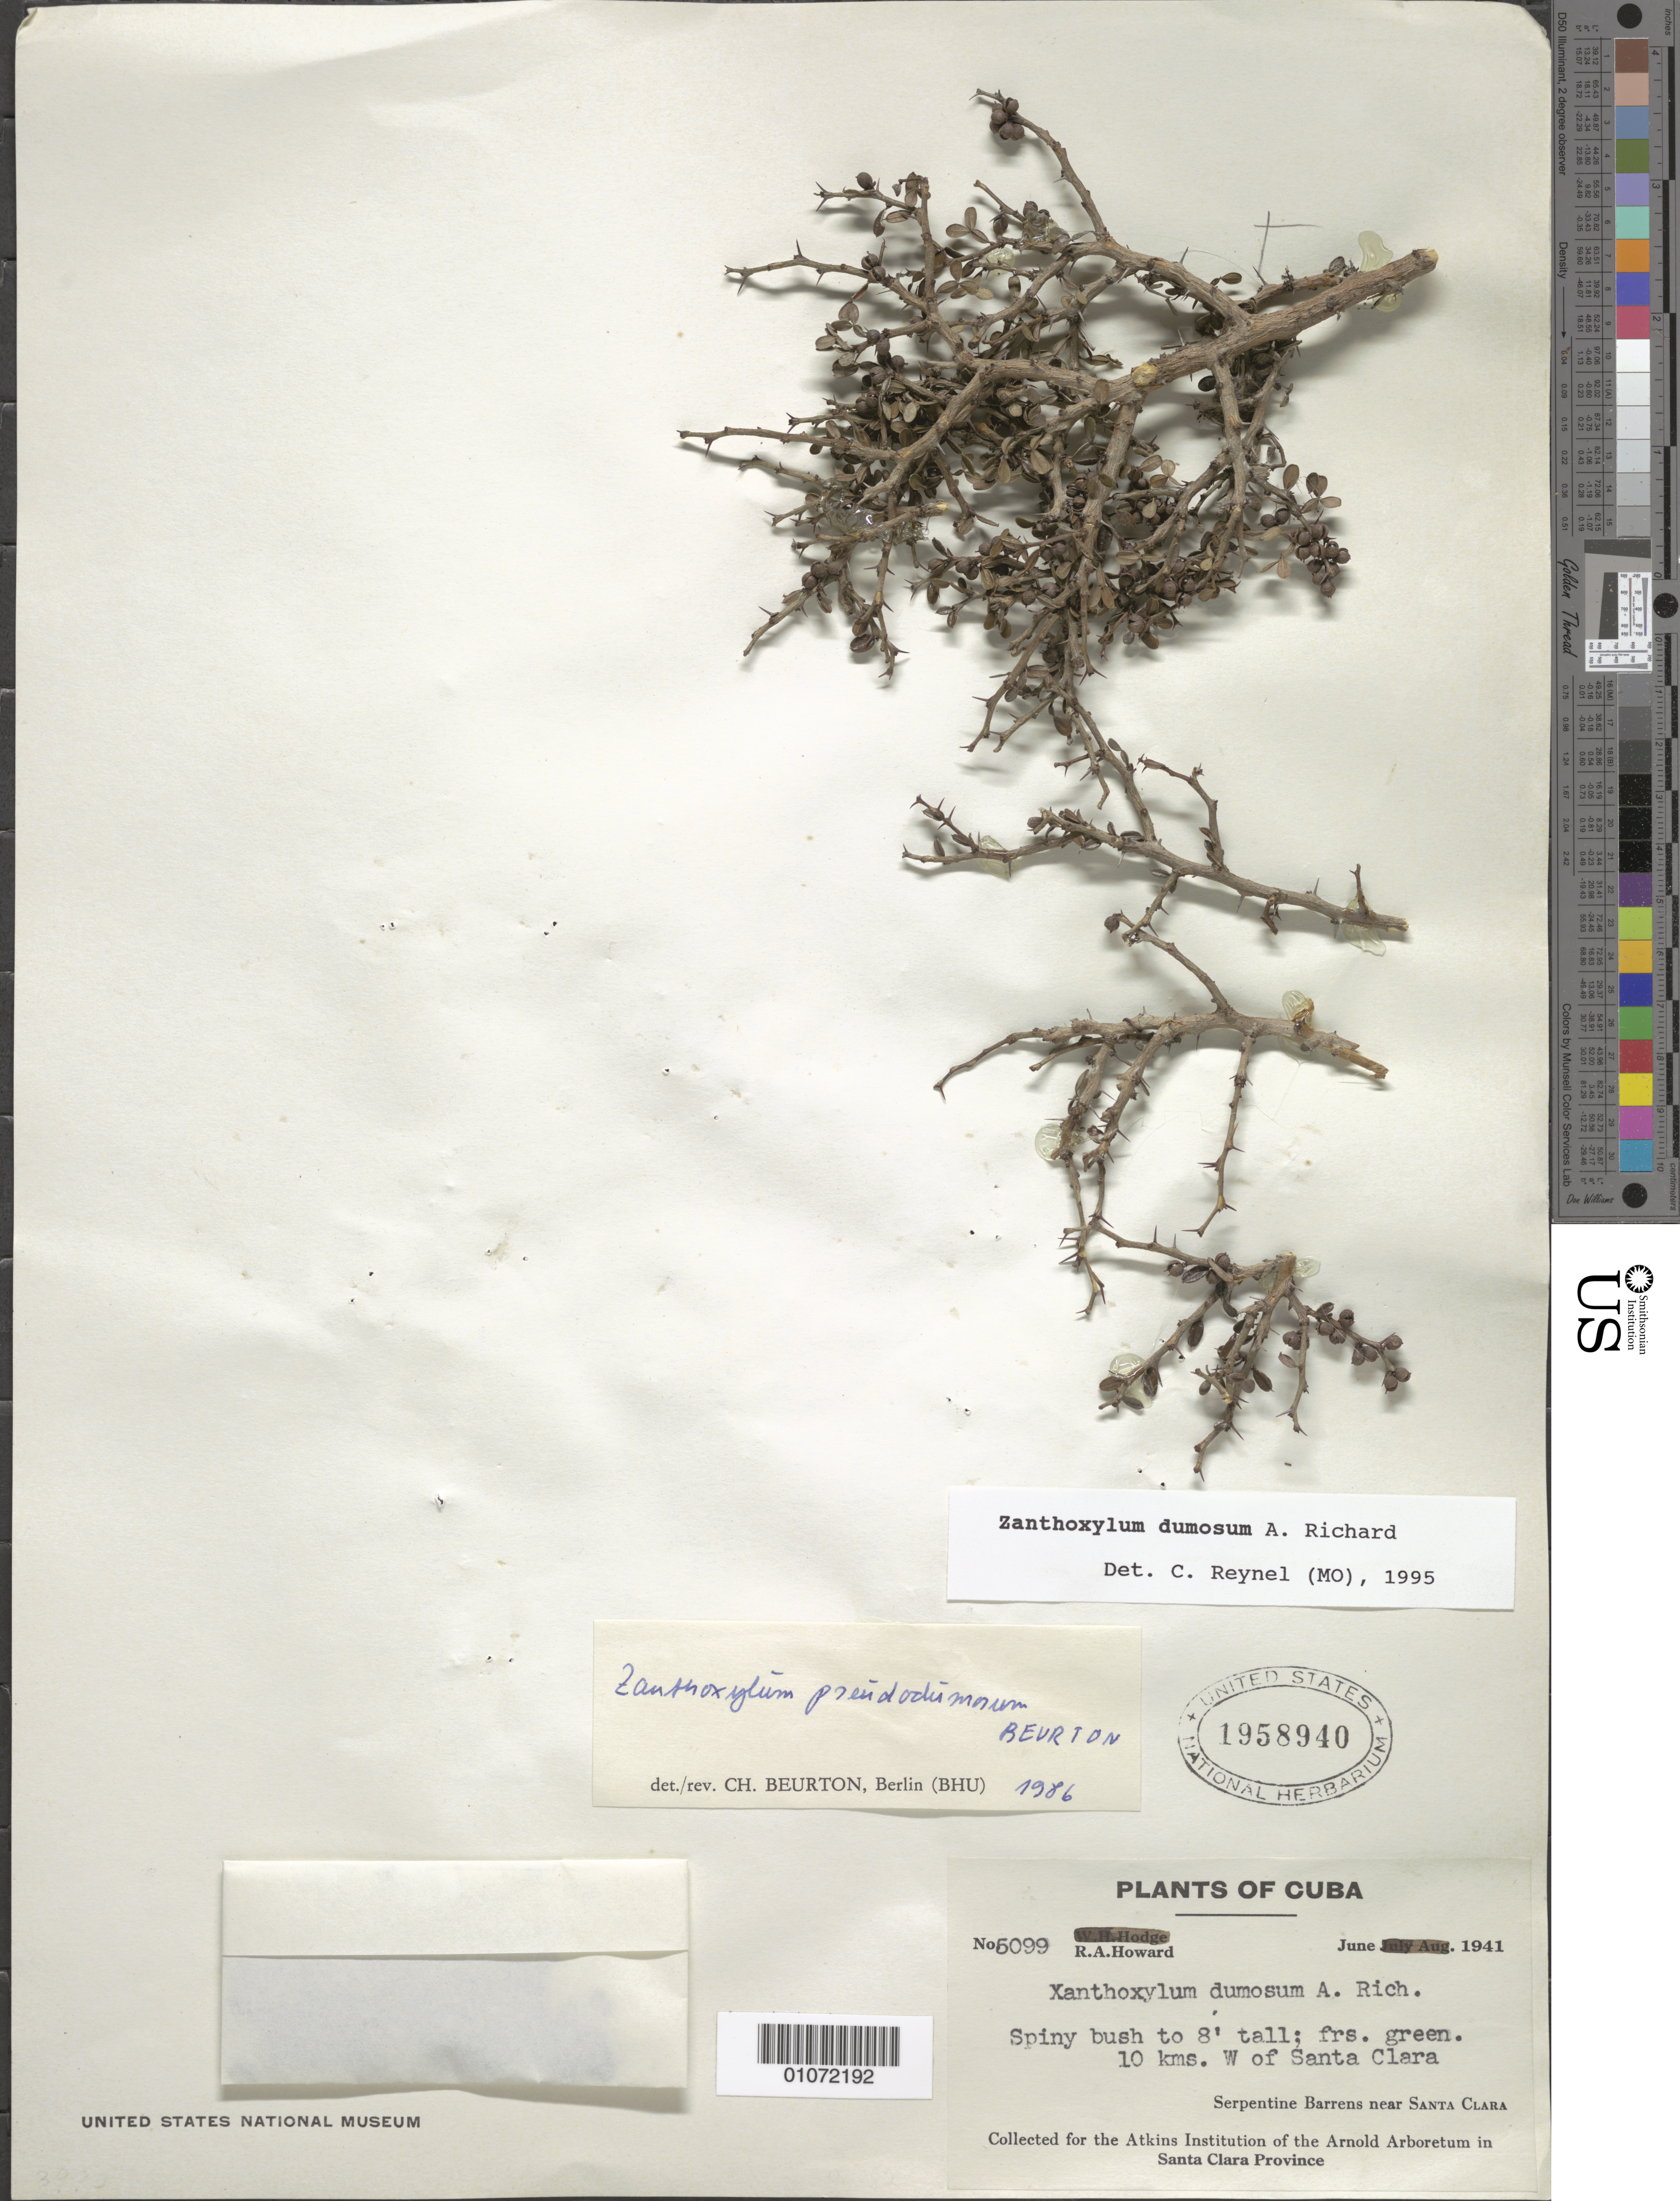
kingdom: Plantae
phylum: Tracheophyta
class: Magnoliopsida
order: Sapindales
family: Rutaceae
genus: Zanthoxylum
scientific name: Zanthoxylum dumosum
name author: A. Rich.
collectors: R. A. Howard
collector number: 5099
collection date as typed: Jun 1941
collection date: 1941-06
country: Cuba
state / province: Villa Clara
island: Cuba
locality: Santa Clara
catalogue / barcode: US 1958940